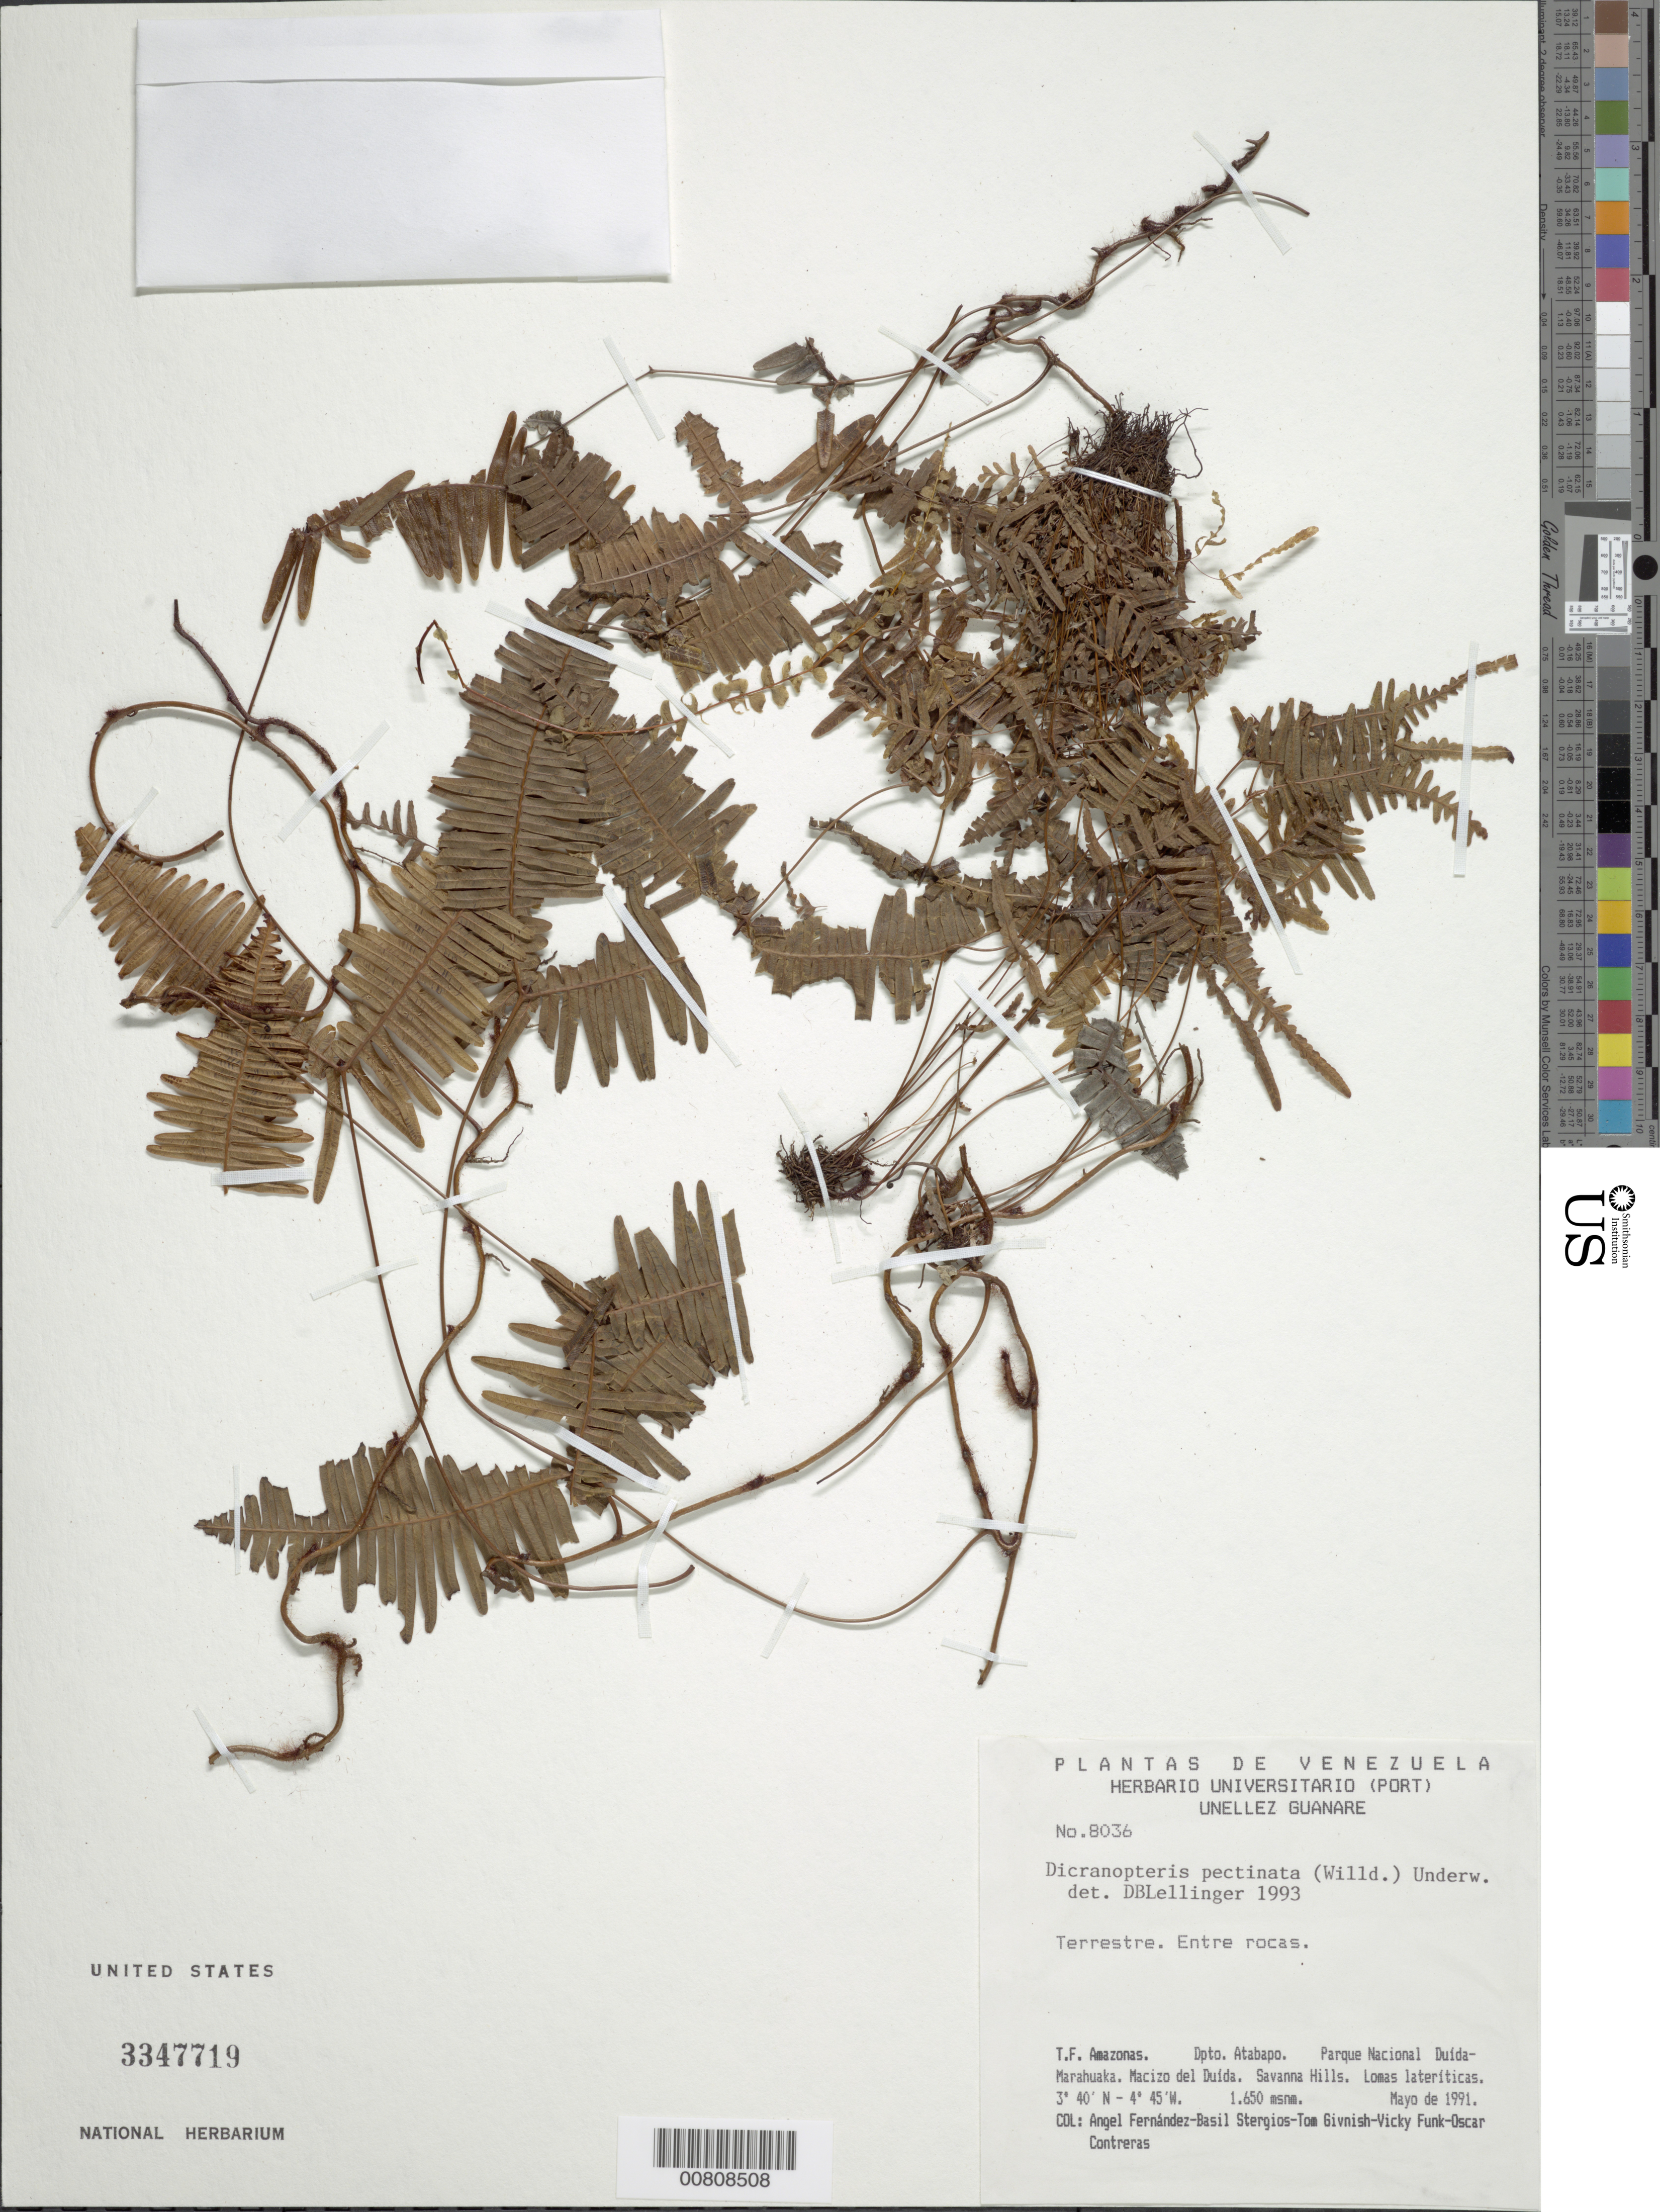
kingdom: Plantae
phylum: Tracheophyta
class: Polypodiopsida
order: Gleicheniales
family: Gleicheniaceae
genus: Gleichenella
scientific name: Gleichenella pectinata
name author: (Willd.) Ching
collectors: A. Fernández, B. G. Stergios, T. J. Givnish, V. Funk & O. Contreras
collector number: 8036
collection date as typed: May-91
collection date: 1991-05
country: Venezuela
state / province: Amazonas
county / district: Atabapo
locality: Parque Nacional Duída-Marahuaka, Macizo del Duída, Savanna Hills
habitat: Lomas lateriticas; entre rocas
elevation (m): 1650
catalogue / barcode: US 3347719